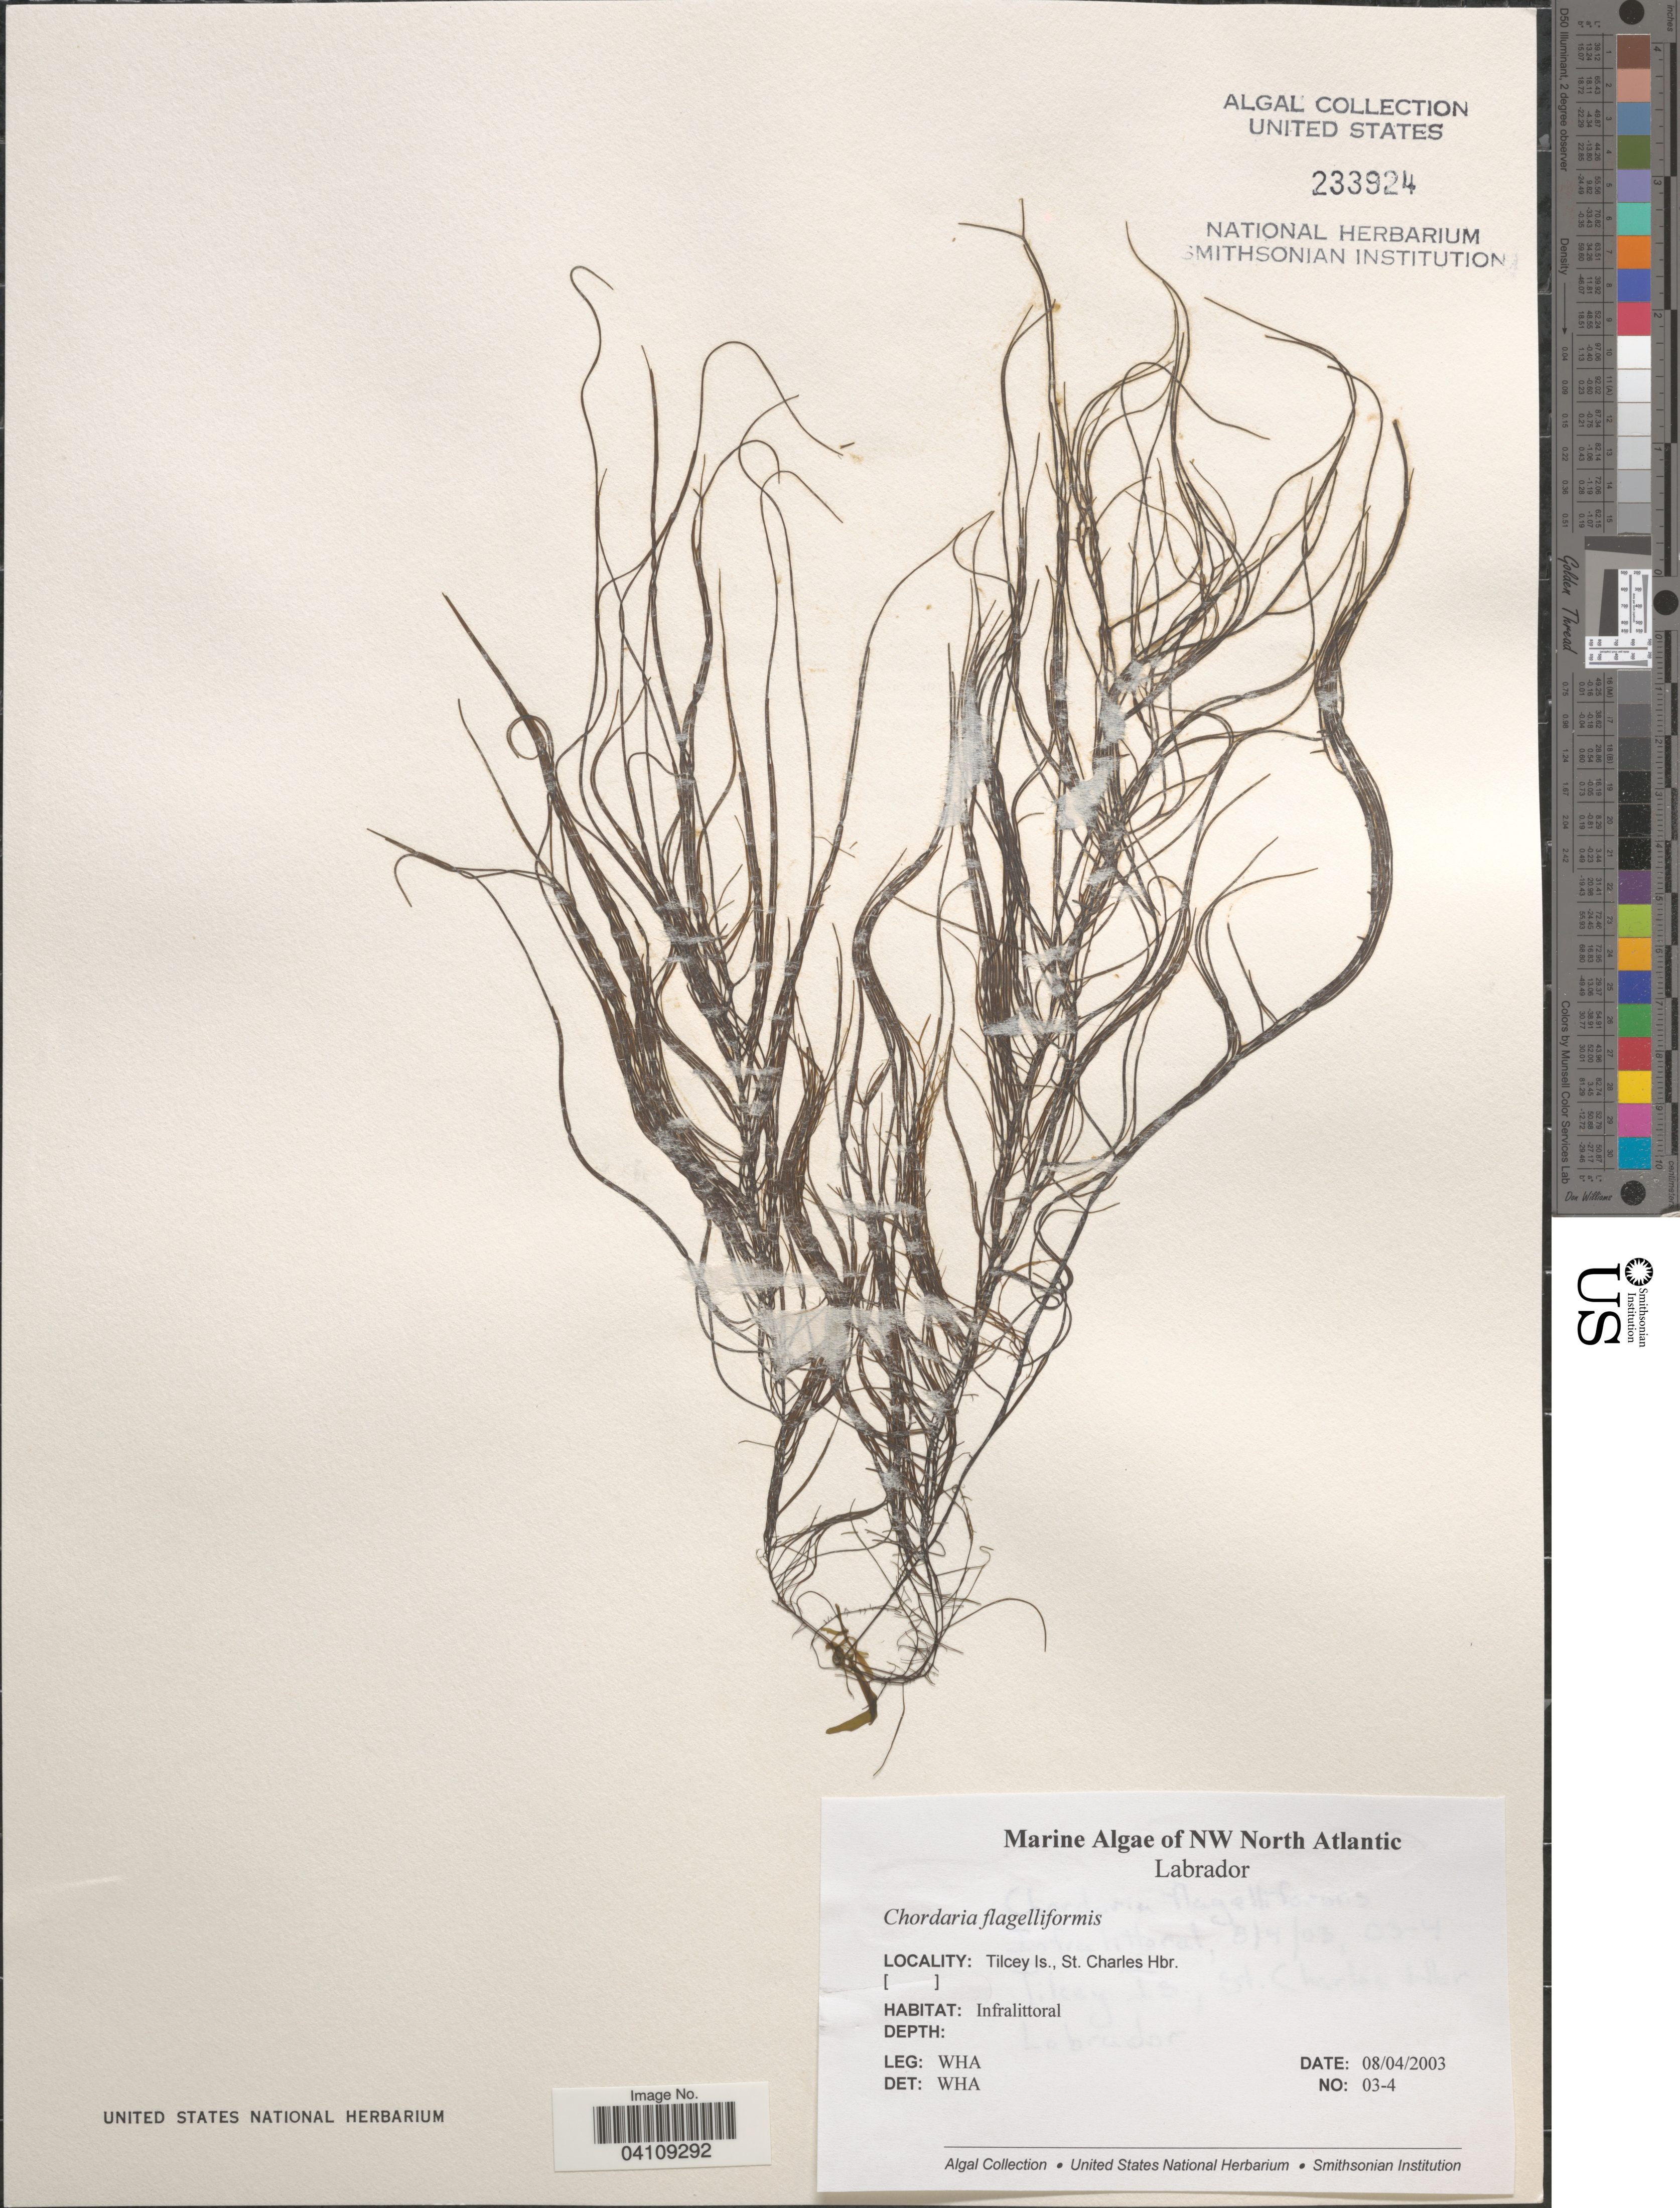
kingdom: Chromista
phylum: Ochrophyta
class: Phaeophyceae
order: Ectocarpales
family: Chordariaceae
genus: Chordaria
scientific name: Chordaria flagelliformis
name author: (Hudson) Grev.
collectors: W. H. Adey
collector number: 03-4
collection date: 2003-08-04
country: Canada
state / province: Newfoundland and Labrador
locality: NW North Atlantic. Labrador. Tilcey Is., St. Charles Hbr.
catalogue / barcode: US 233924